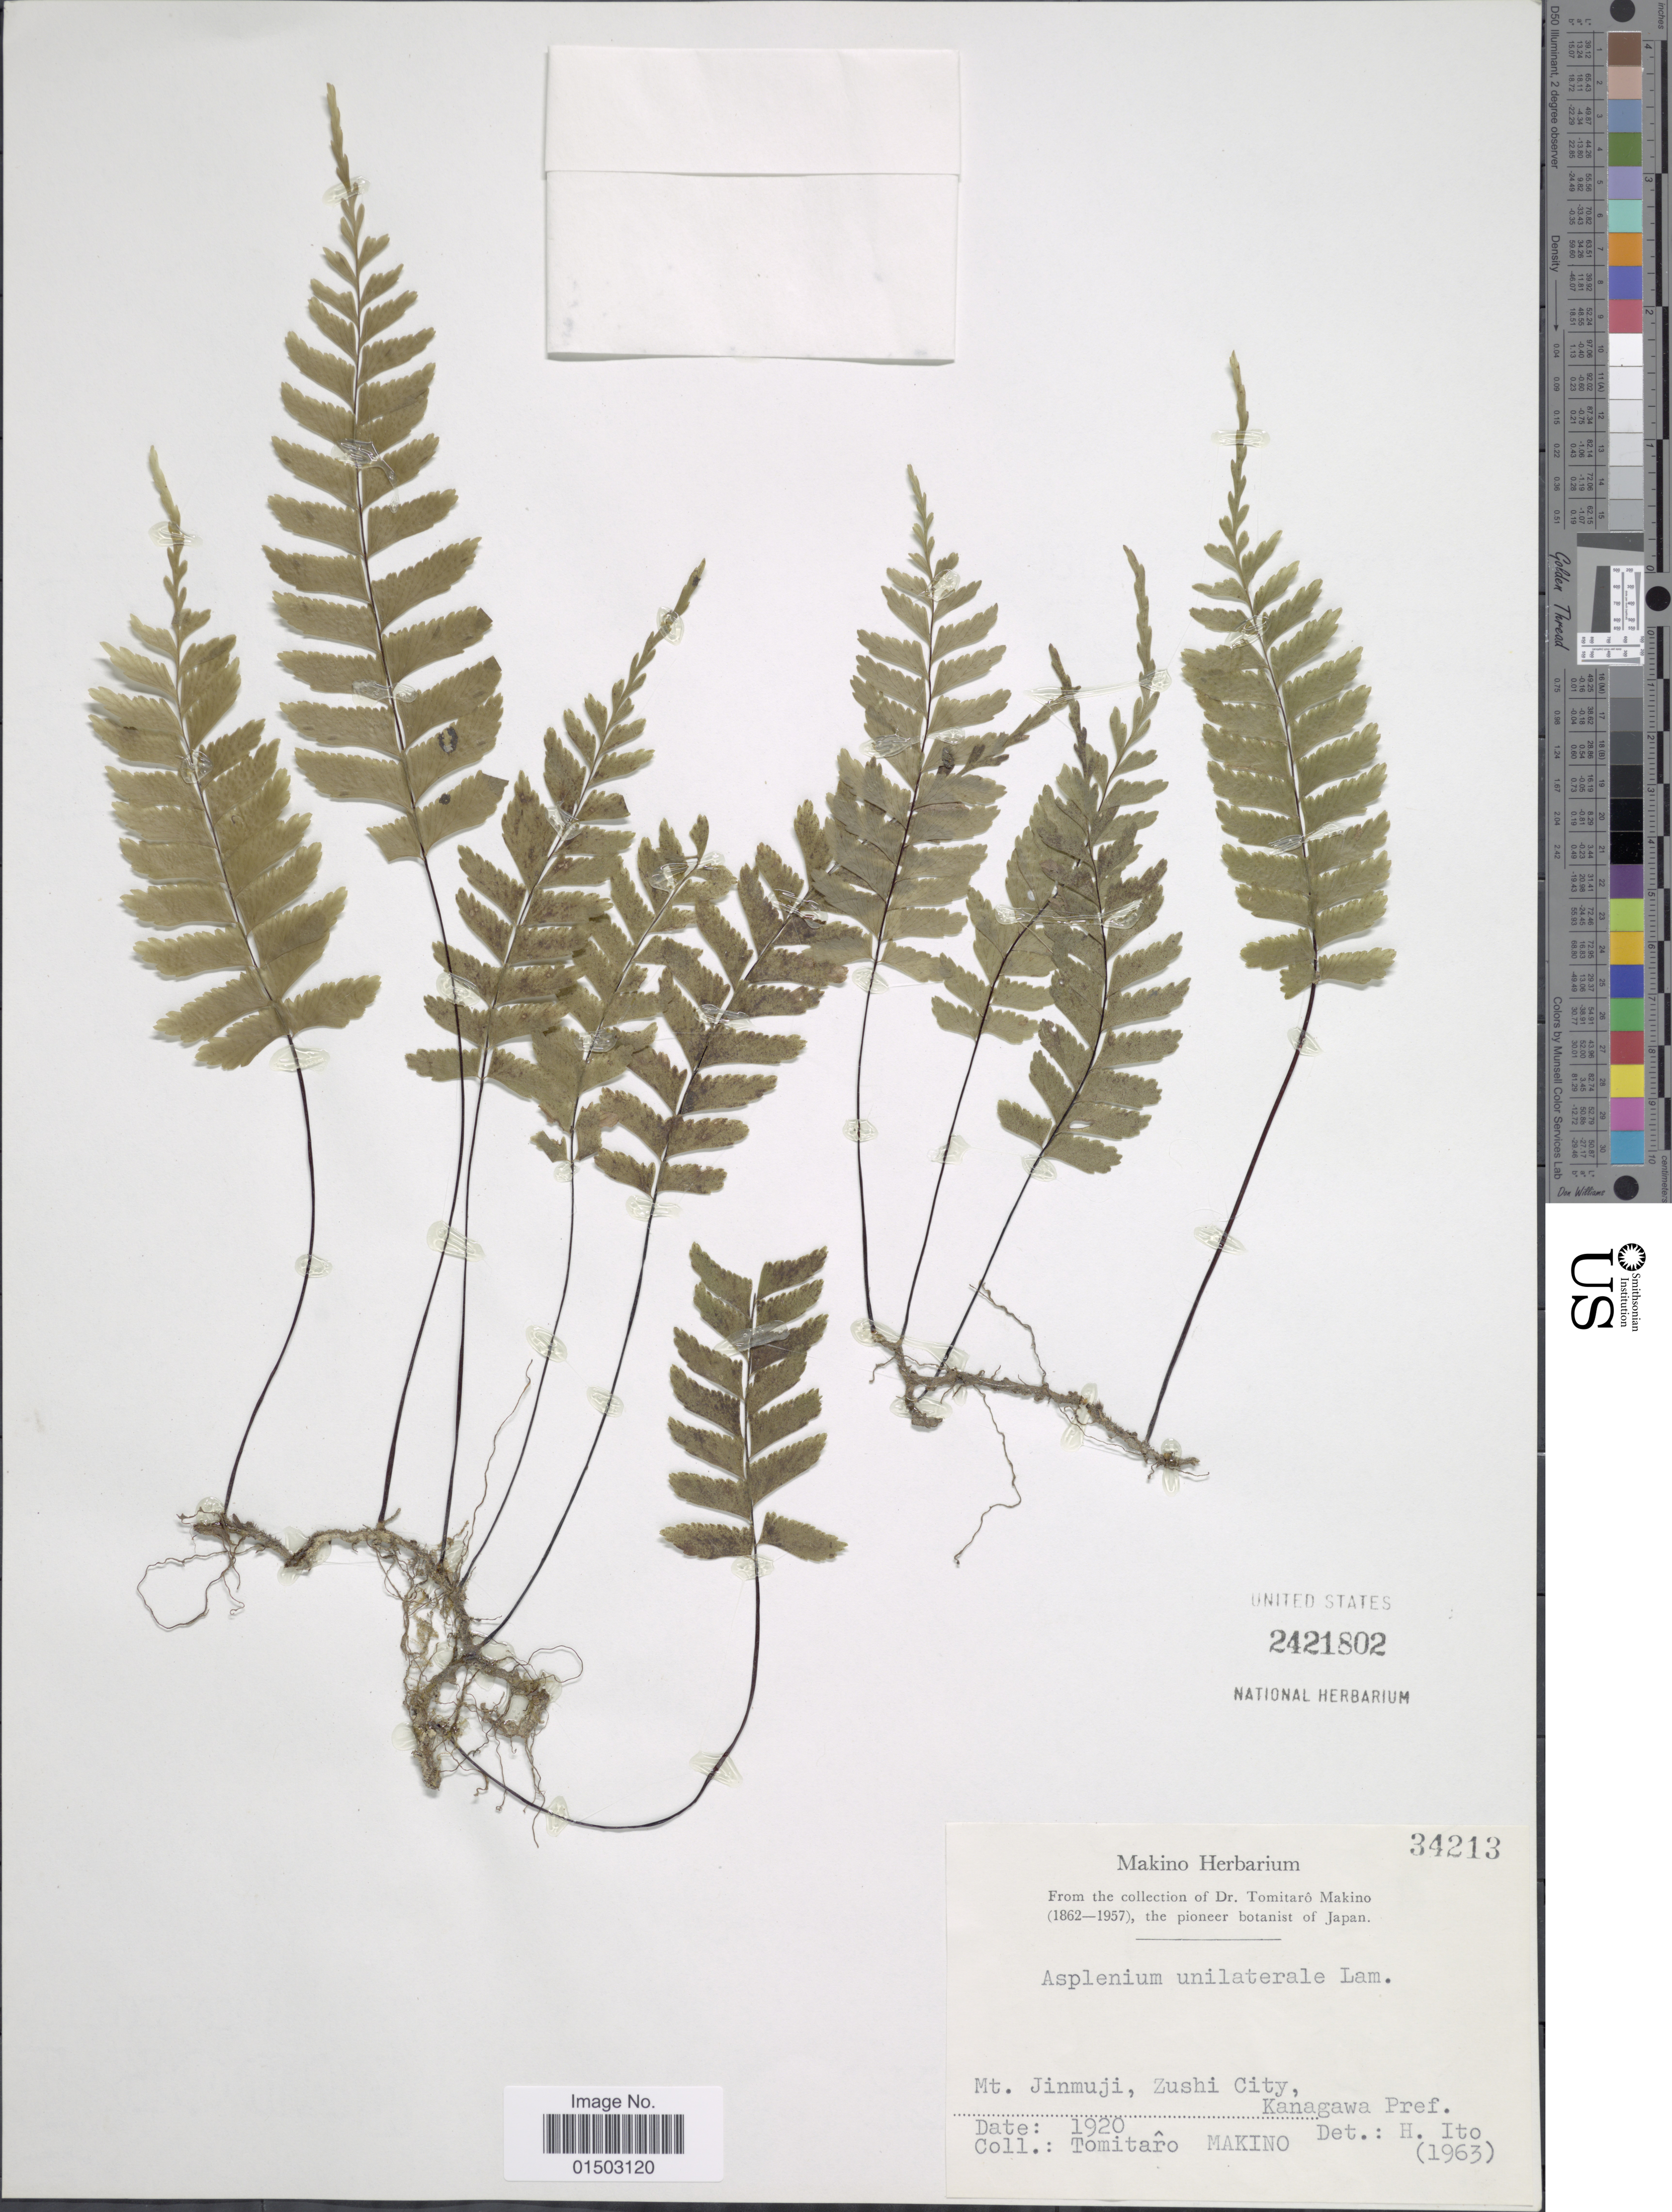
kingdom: Plantae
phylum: Tracheophyta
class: Polypodiopsida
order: Polypodiales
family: Aspleniaceae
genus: Hymenasplenium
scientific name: Hymenasplenium unilaterale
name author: (Lam.) Hayata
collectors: T. Makino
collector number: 34213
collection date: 1920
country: Japan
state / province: Kanagawa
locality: Mt. Jinmuji, Zushi City. Kanagawa Pref.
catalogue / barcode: US 2421802